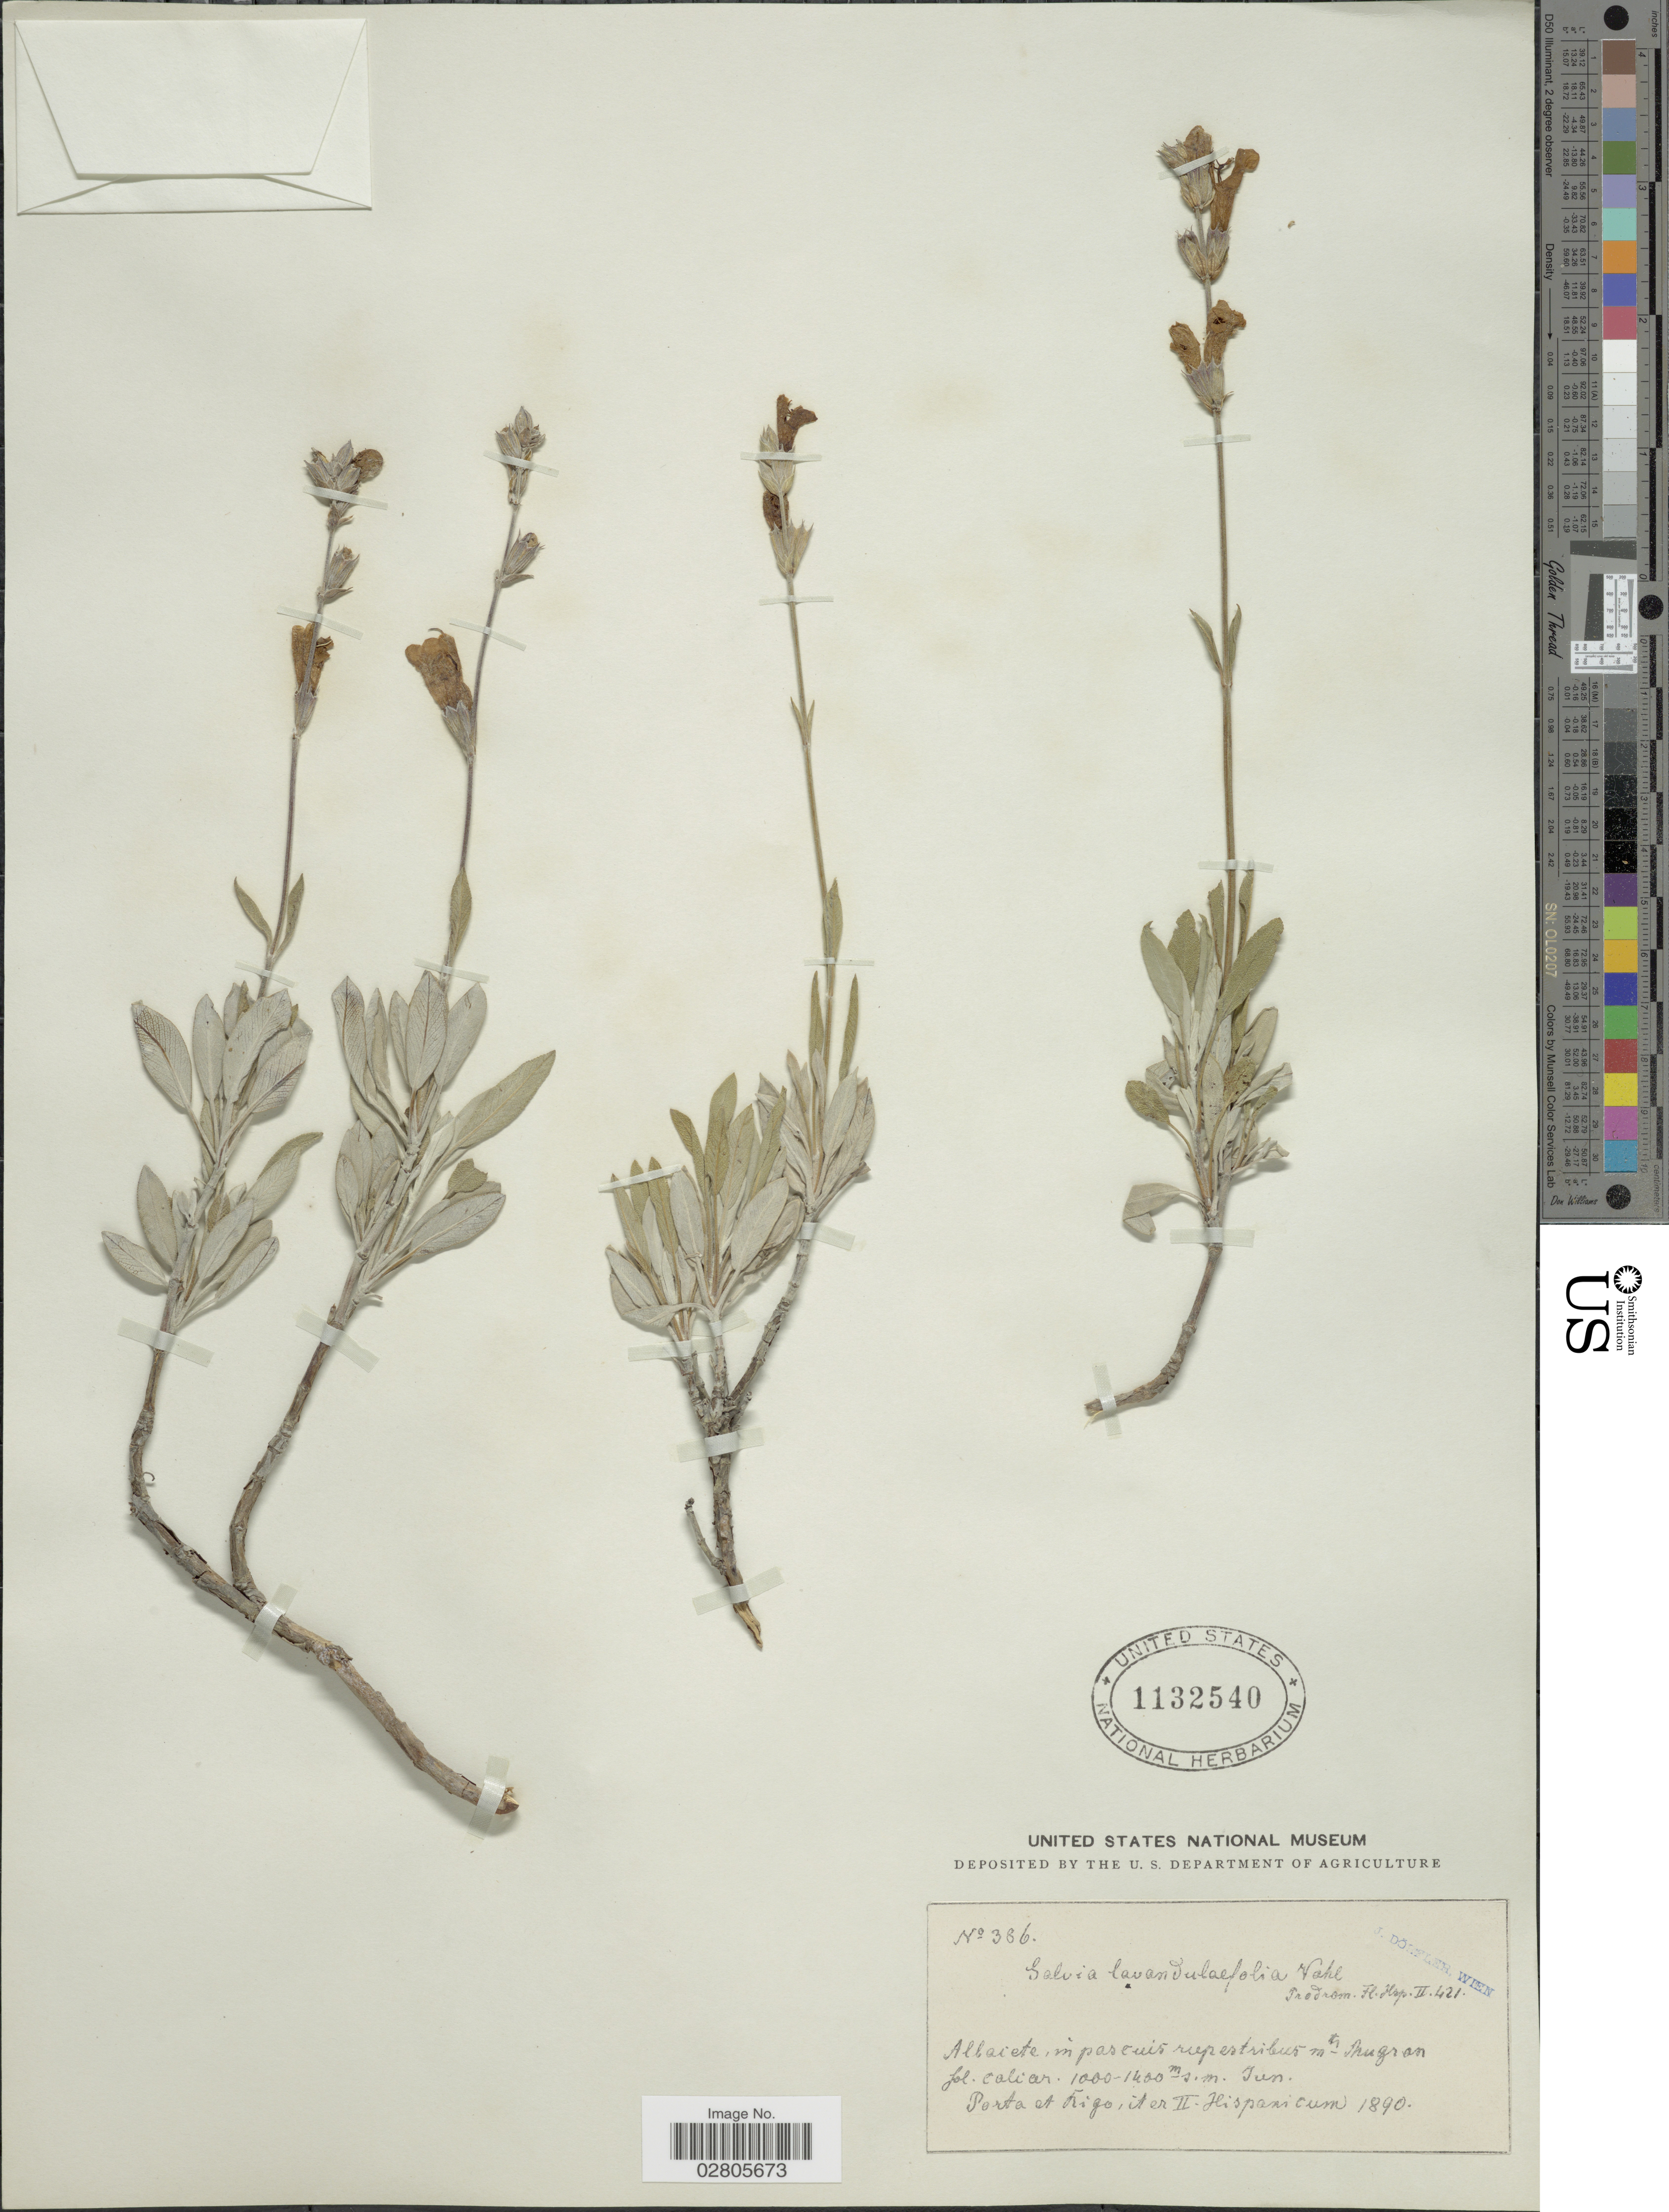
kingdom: Plantae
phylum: Tracheophyta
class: Magnoliopsida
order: Lamiales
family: Lamiaceae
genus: Salvia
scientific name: Salvia lavandulifolia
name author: Vahl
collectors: -- Porta & -. Frigo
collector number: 386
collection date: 1890-06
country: Spain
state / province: Castilla-La Mancha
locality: Albacete.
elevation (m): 1000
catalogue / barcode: US 1132540